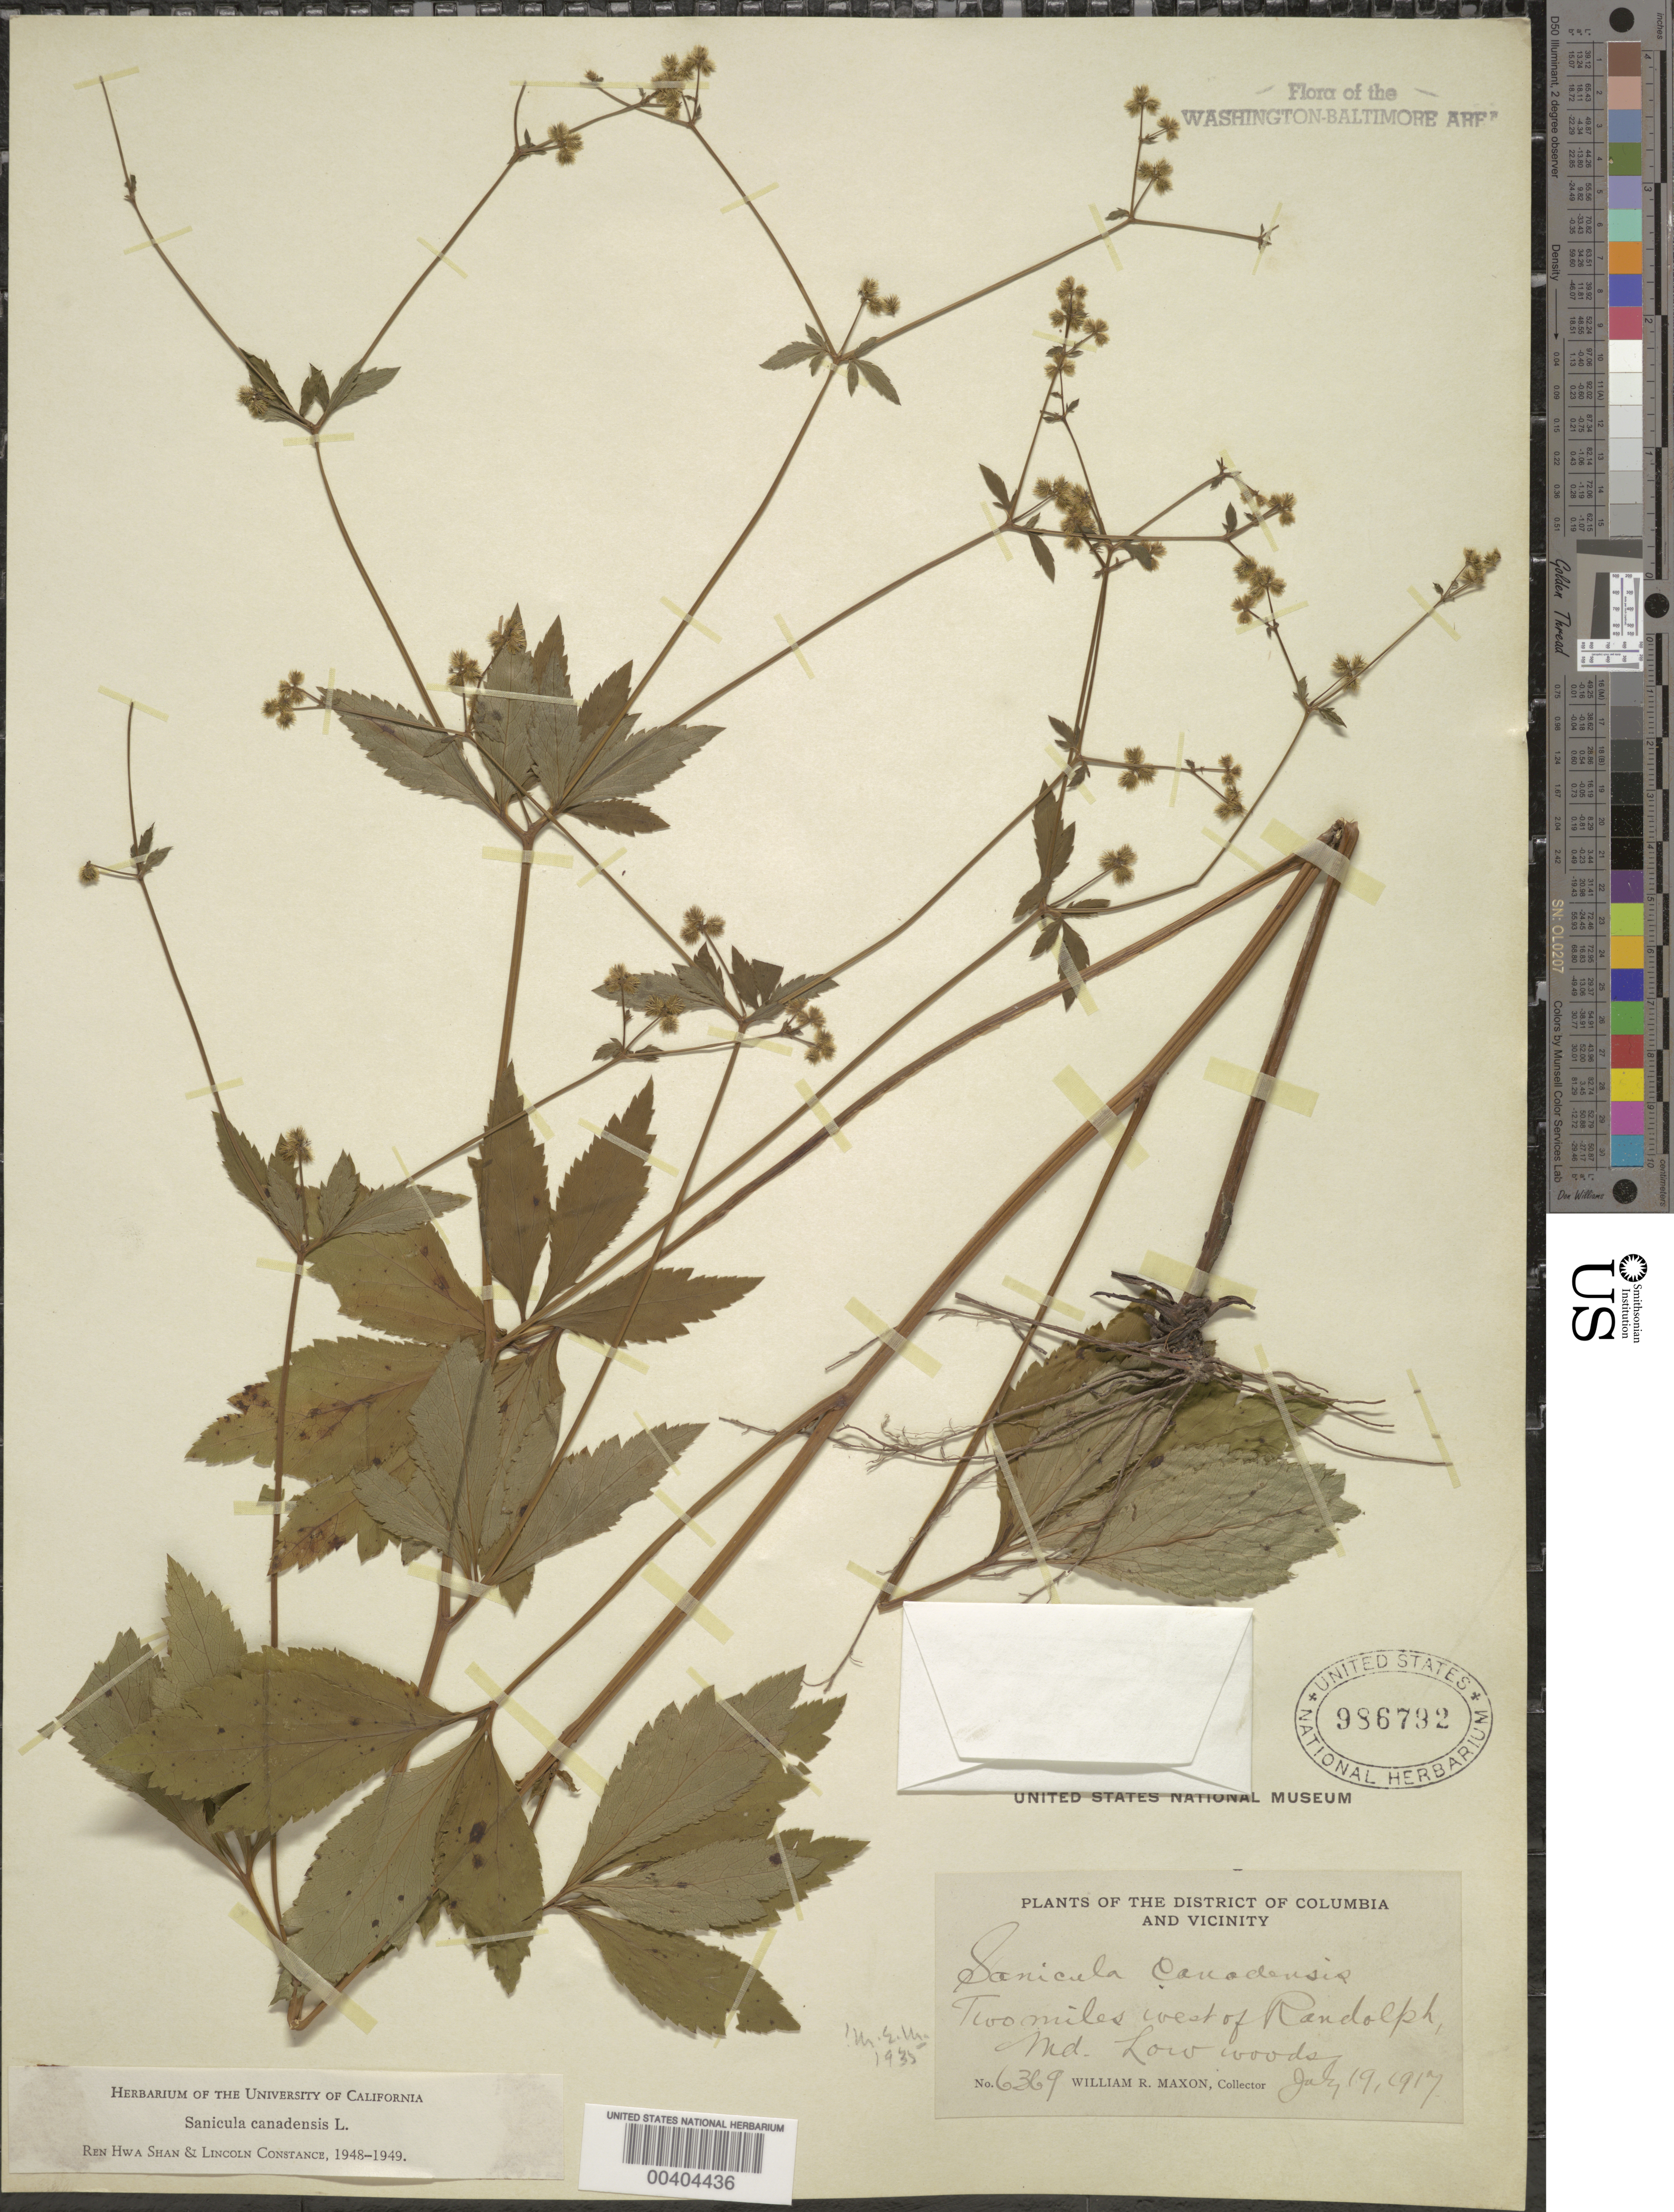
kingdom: Plantae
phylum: Tracheophyta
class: Magnoliopsida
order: Apiales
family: Apiaceae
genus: Sanicula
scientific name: Sanicula canadensis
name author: L.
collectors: W. R. Maxon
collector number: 6369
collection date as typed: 19 Jul 1917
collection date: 1917-07-19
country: United States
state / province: Maryland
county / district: Montgomery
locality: West of Randolph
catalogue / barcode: US 986792